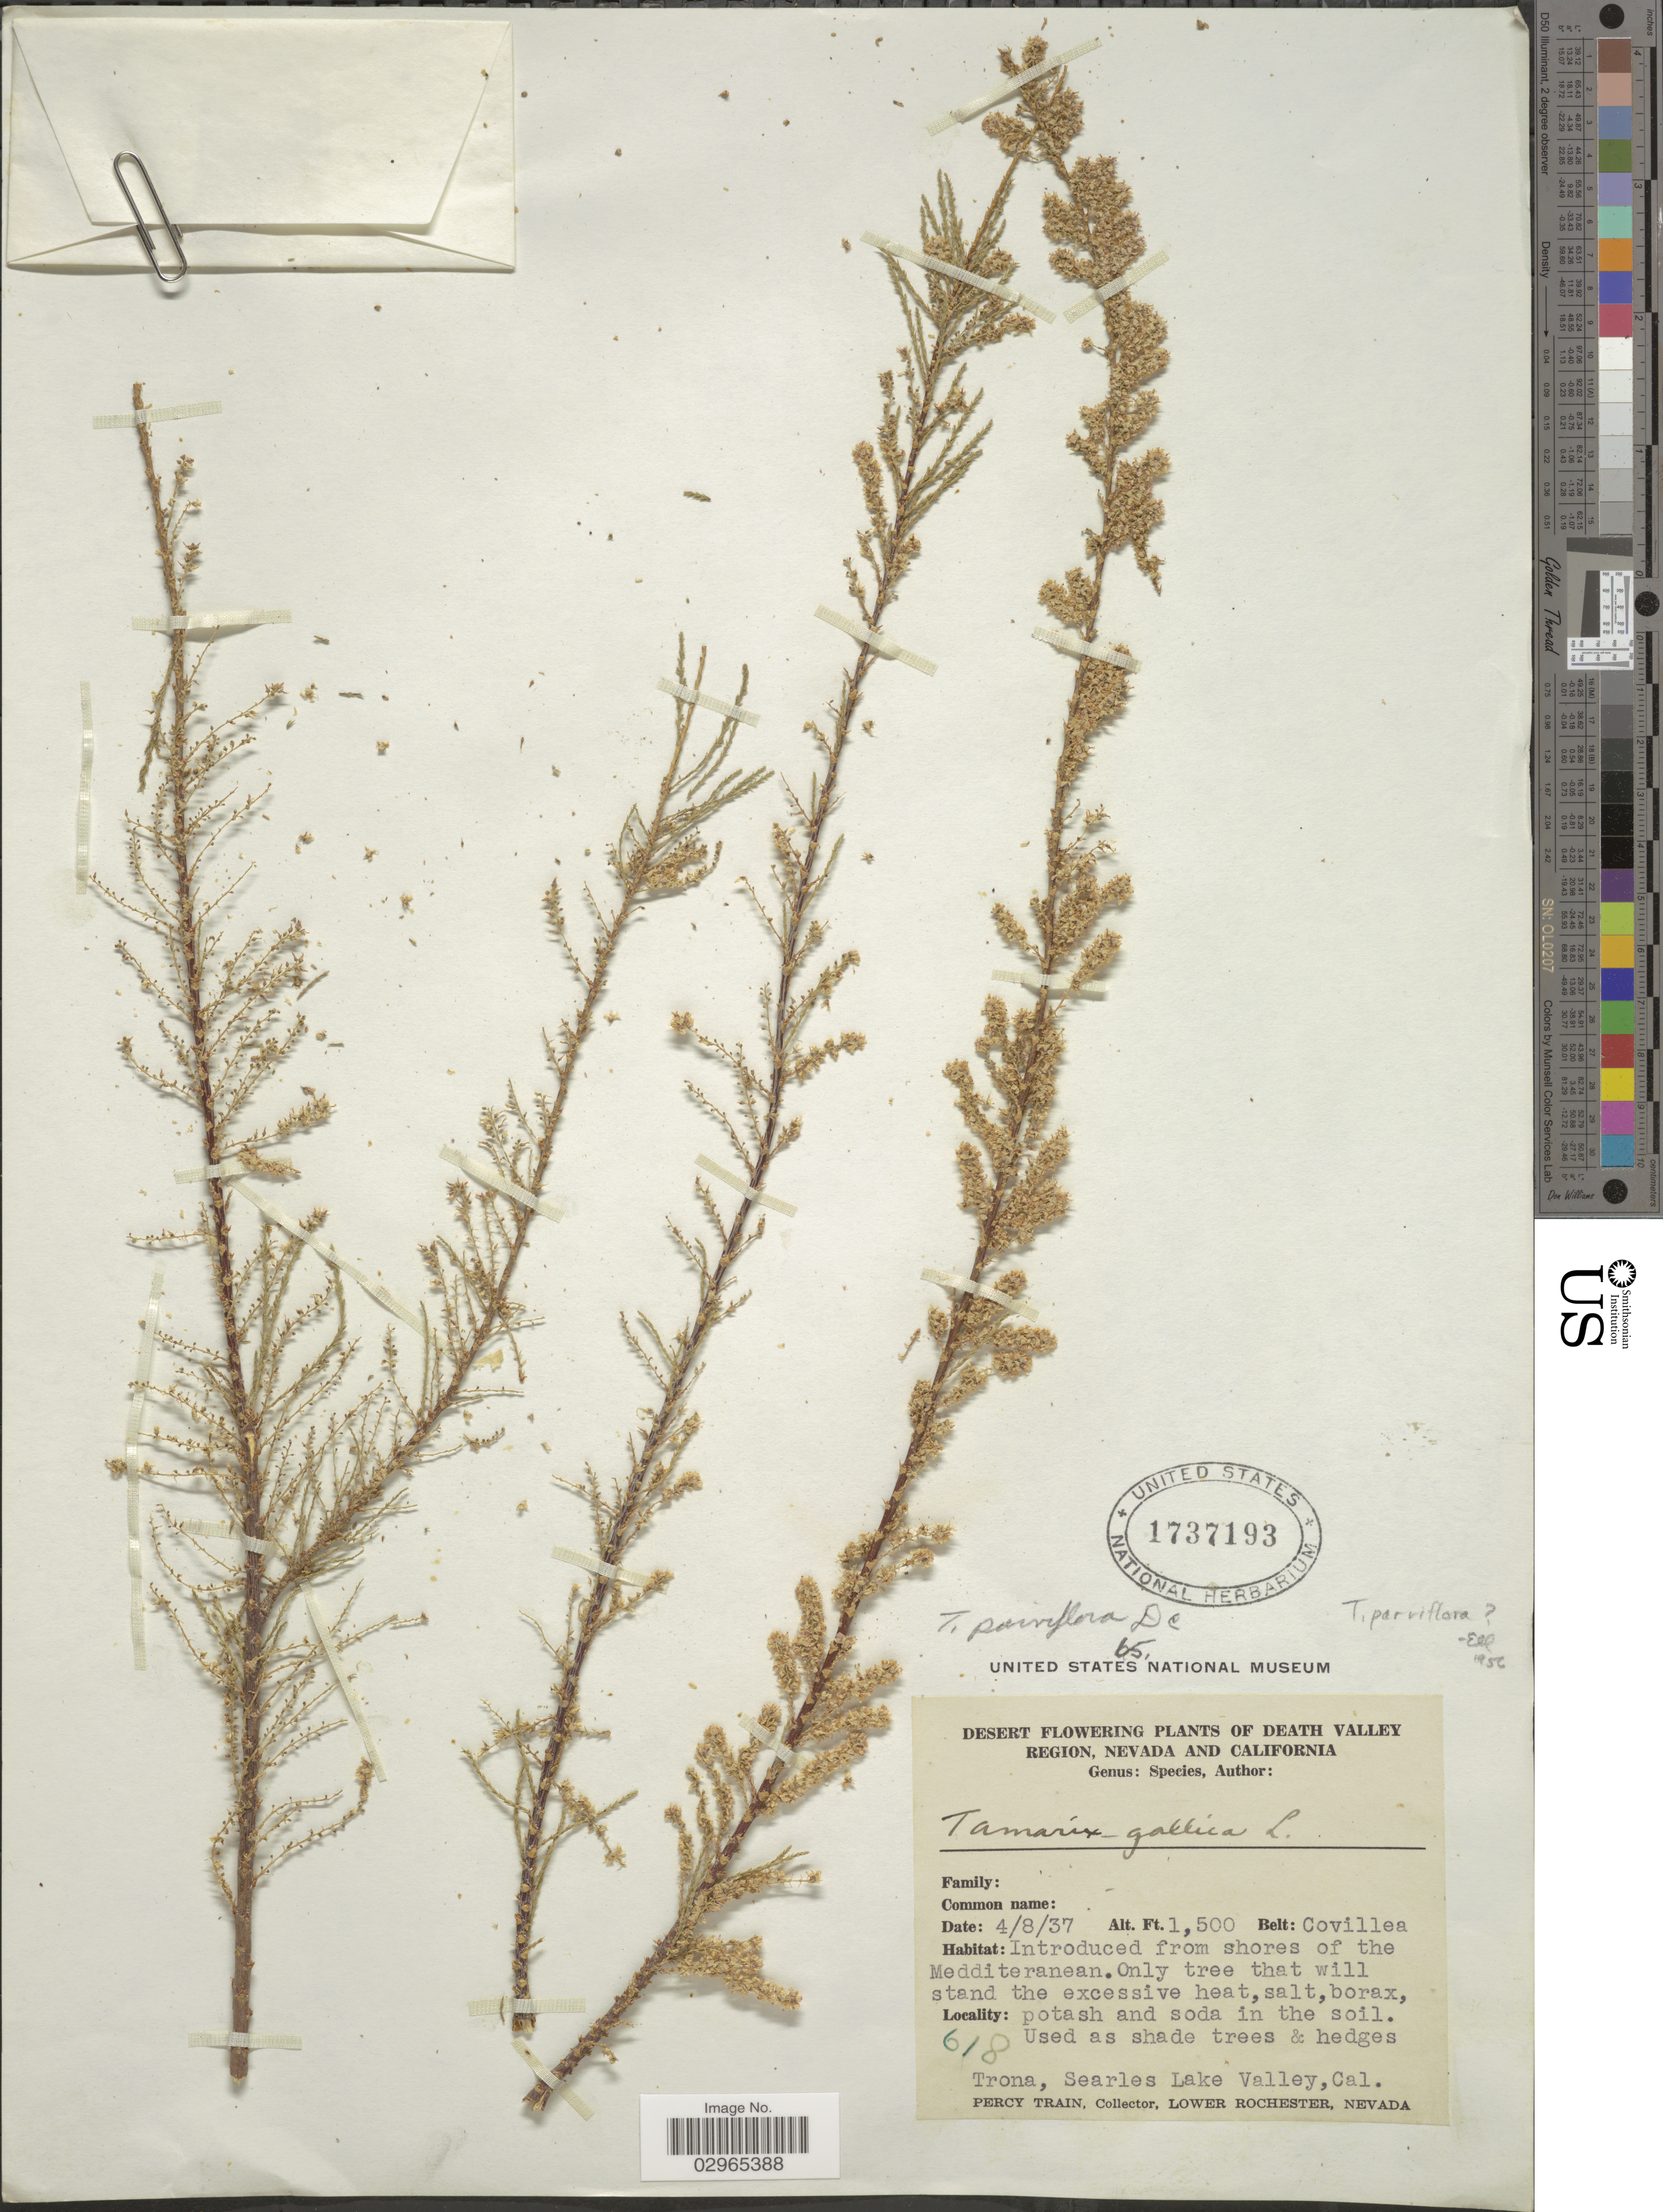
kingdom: Plantae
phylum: Tracheophyta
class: Magnoliopsida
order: Caryophyllales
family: Tamaricaceae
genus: Tamarix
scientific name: Tamarix parviflora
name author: DC.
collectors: P. Train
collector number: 618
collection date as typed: Transcribed d/m/y: 8/4/37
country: United States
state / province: California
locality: Death Valley Region. Trona, Searles Lake Valley, Cal.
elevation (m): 457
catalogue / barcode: US 1737193